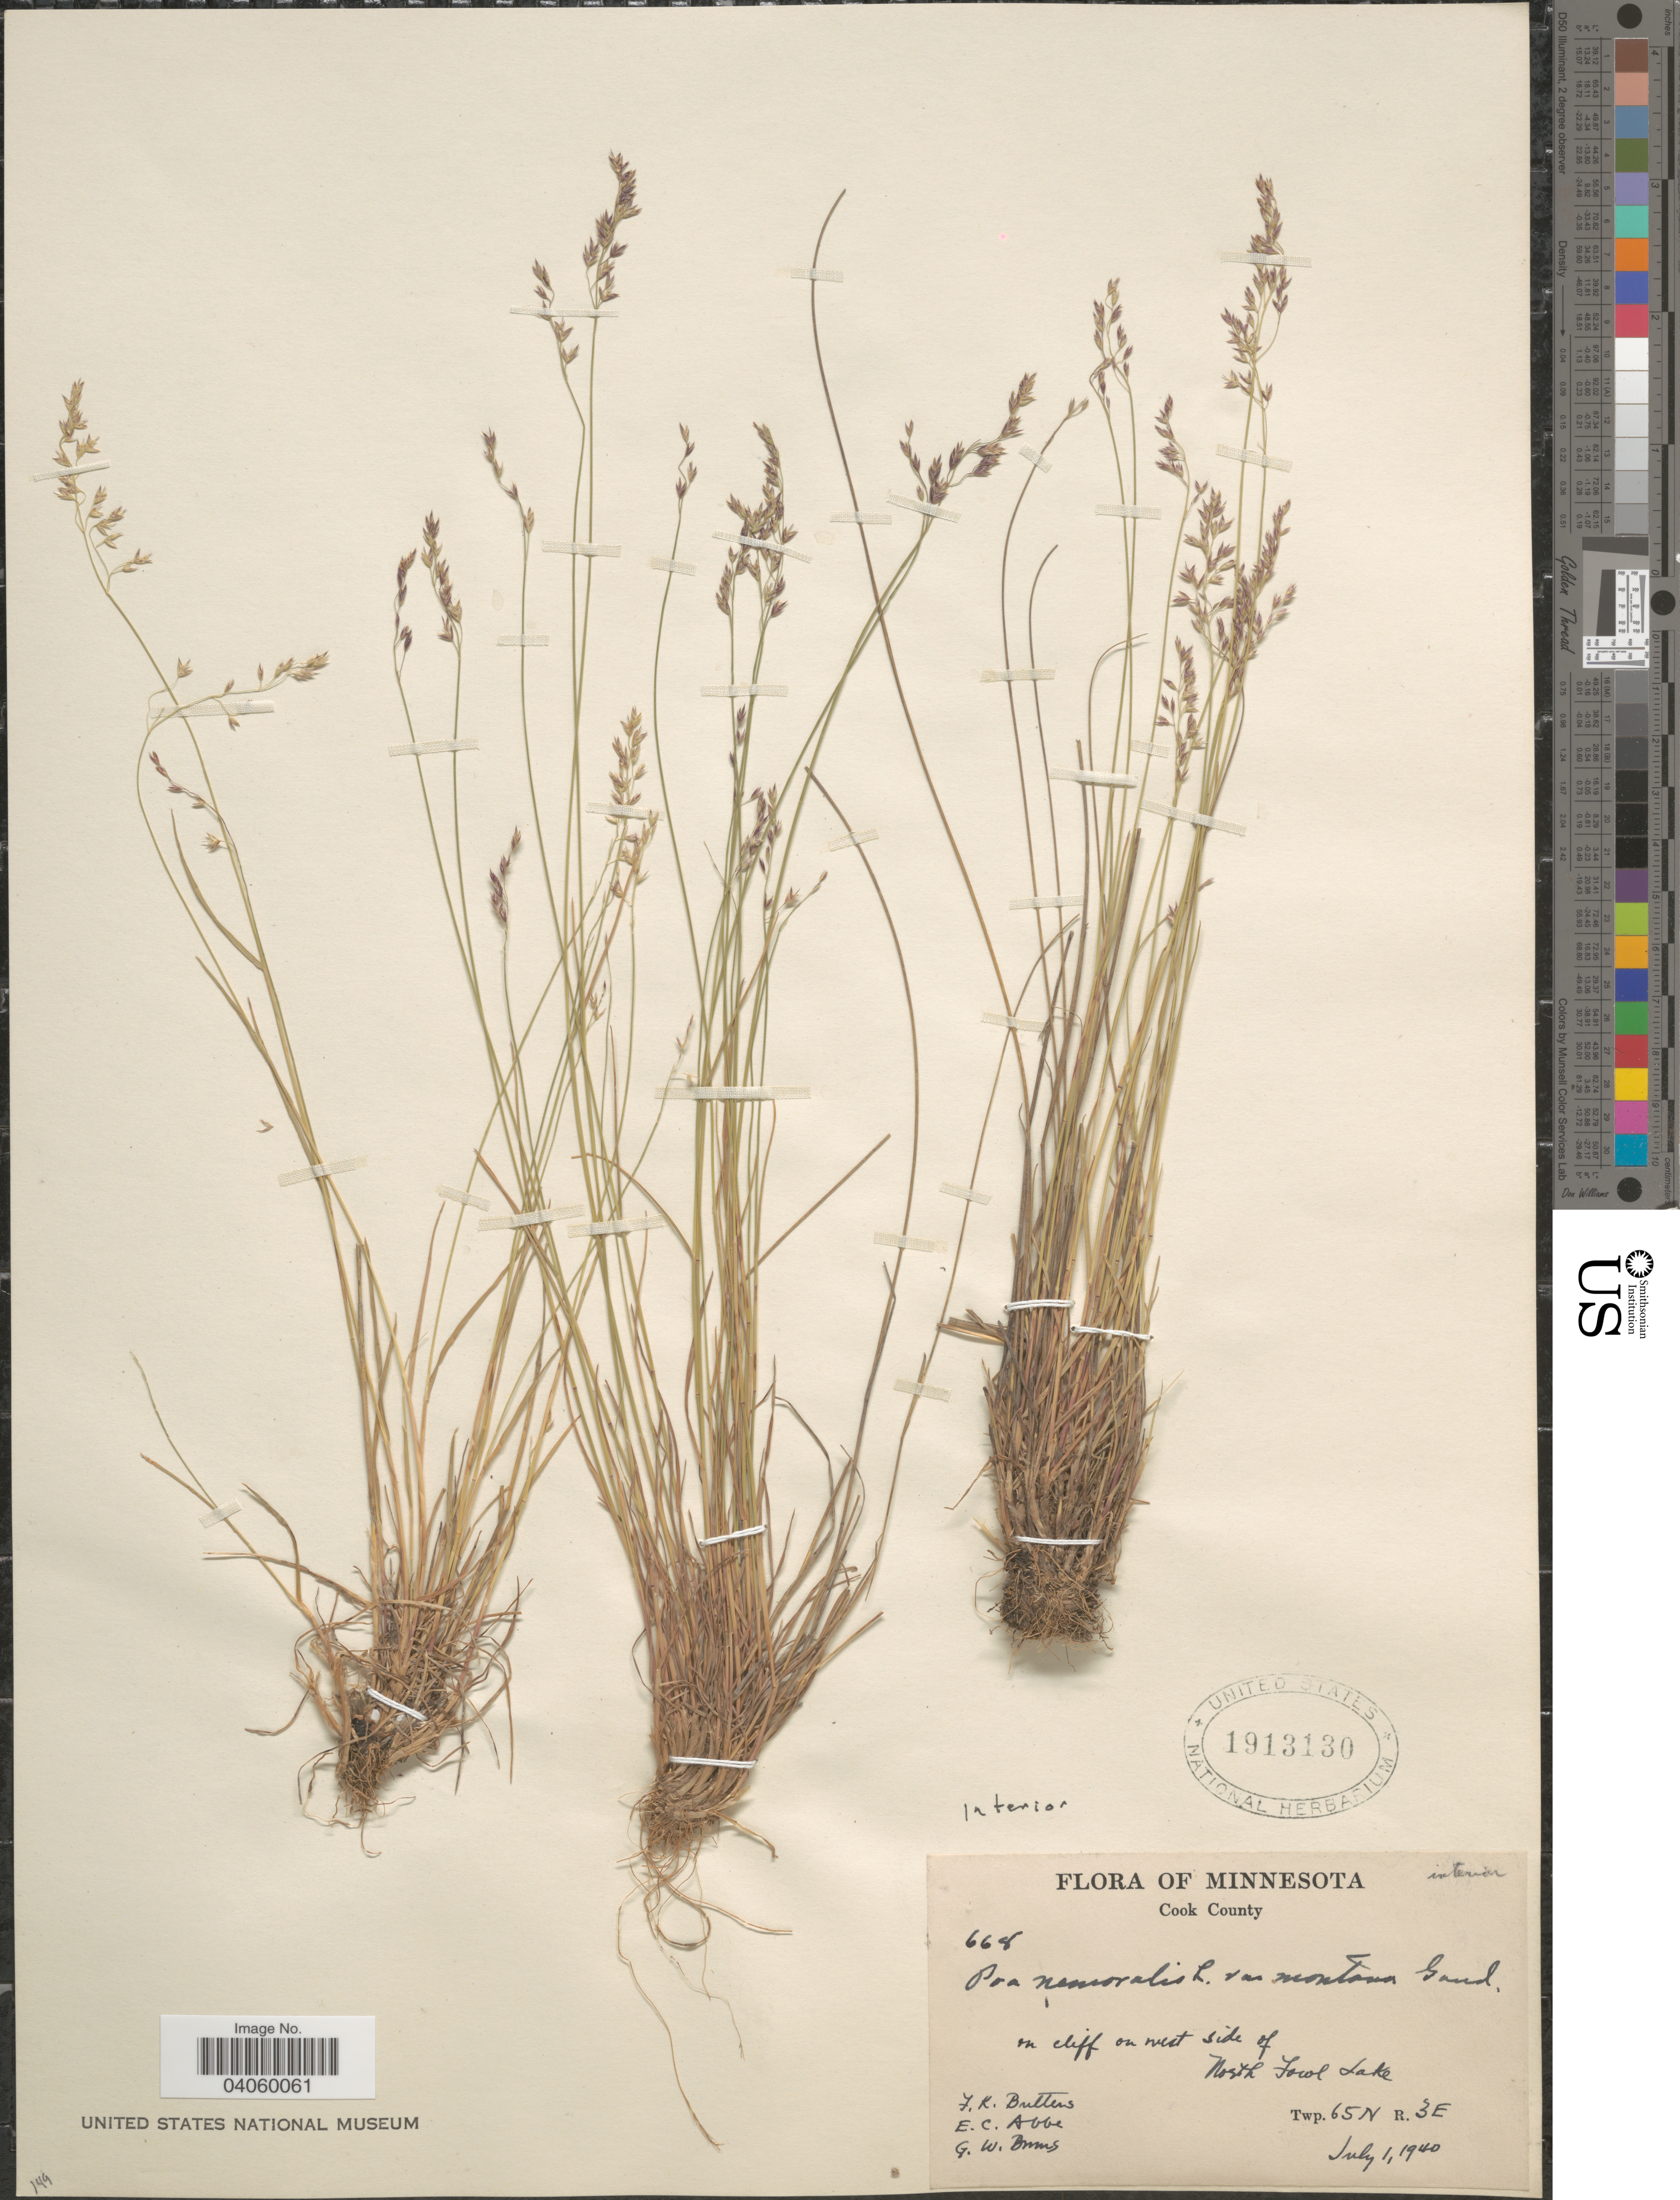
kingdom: Plantae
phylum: Tracheophyta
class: Liliopsida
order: Poales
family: Poaceae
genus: Poa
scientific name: Poa glauca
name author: Vahl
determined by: Soreng, Robert J., Research Associate (BOT), Smithsonian Institution - National Museum of Natural History (UNITED STATES)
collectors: F. K. Butters, E. C. Abbe & G. Burns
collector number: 668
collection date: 1940-07-01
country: United States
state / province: Minnesota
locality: Cook County. On cliff on west side of North Fowl Lake.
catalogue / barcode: US 1913130